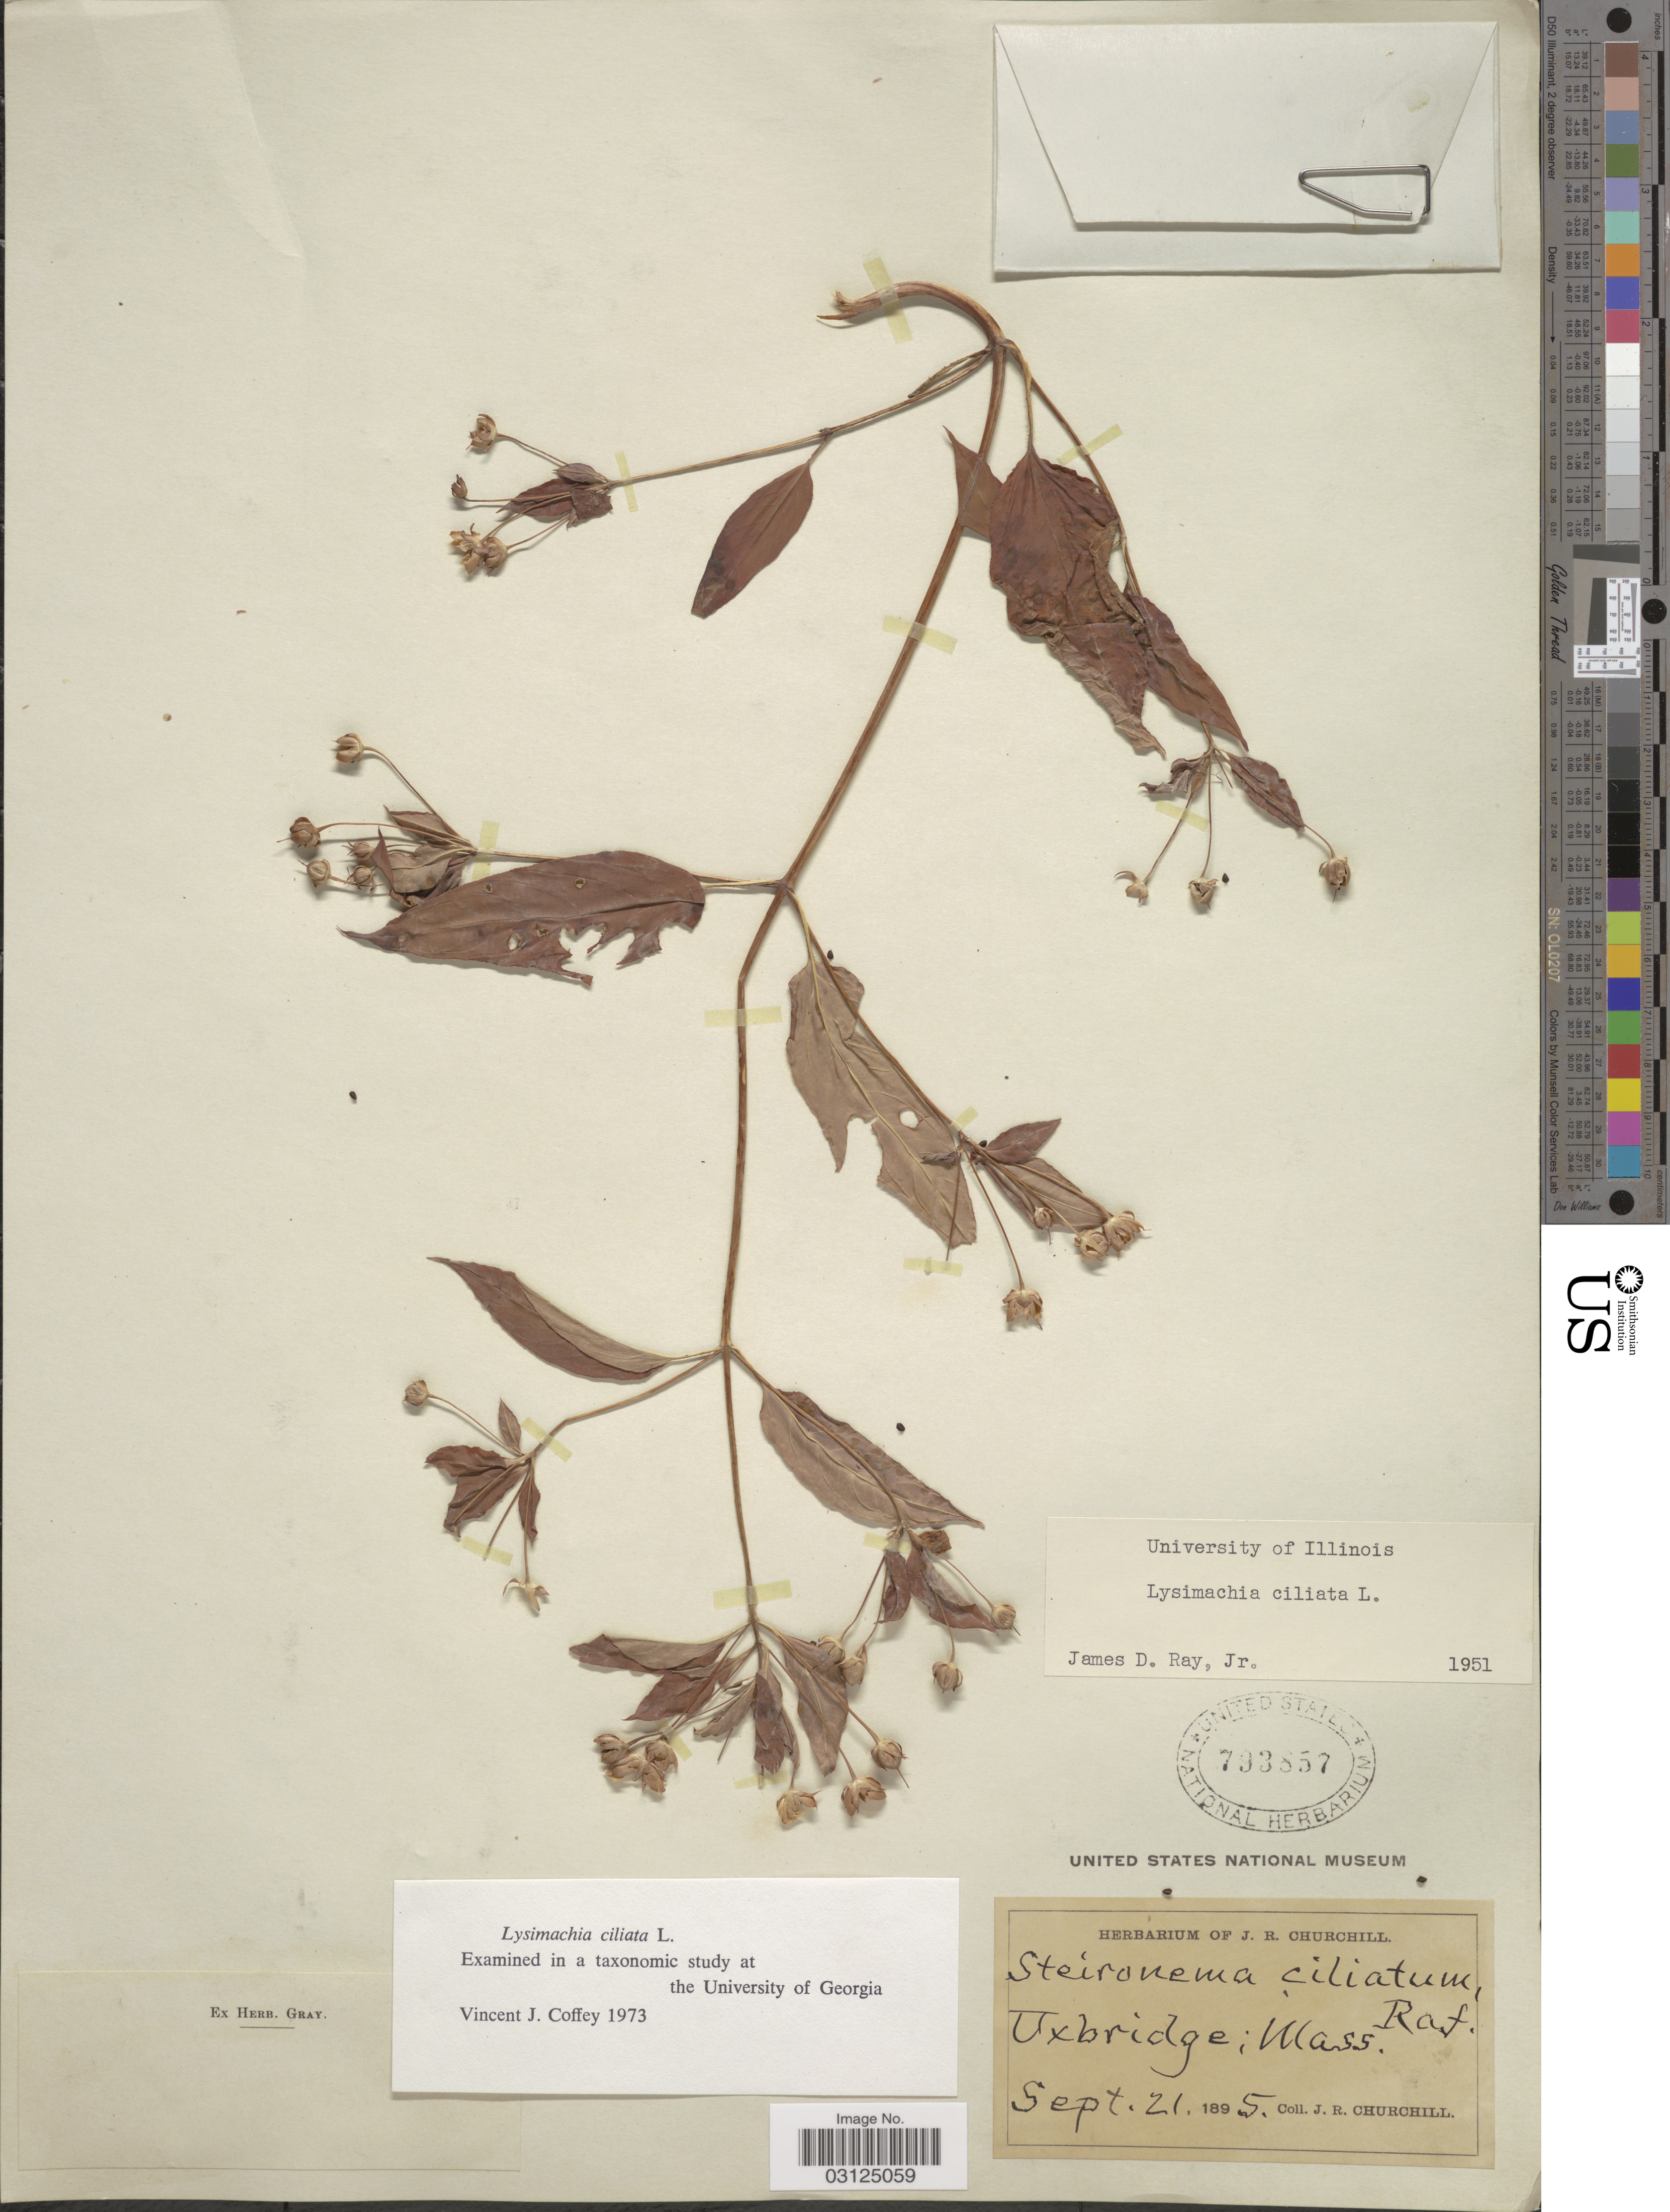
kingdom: Plantae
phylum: Tracheophyta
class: Magnoliopsida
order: Ericales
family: Primulaceae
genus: Lysimachia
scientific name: Lysimachia ciliata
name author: L.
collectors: J. Churchill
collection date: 1895-09-21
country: United States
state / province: Massachusetts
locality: Uxbridge.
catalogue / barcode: US 793857